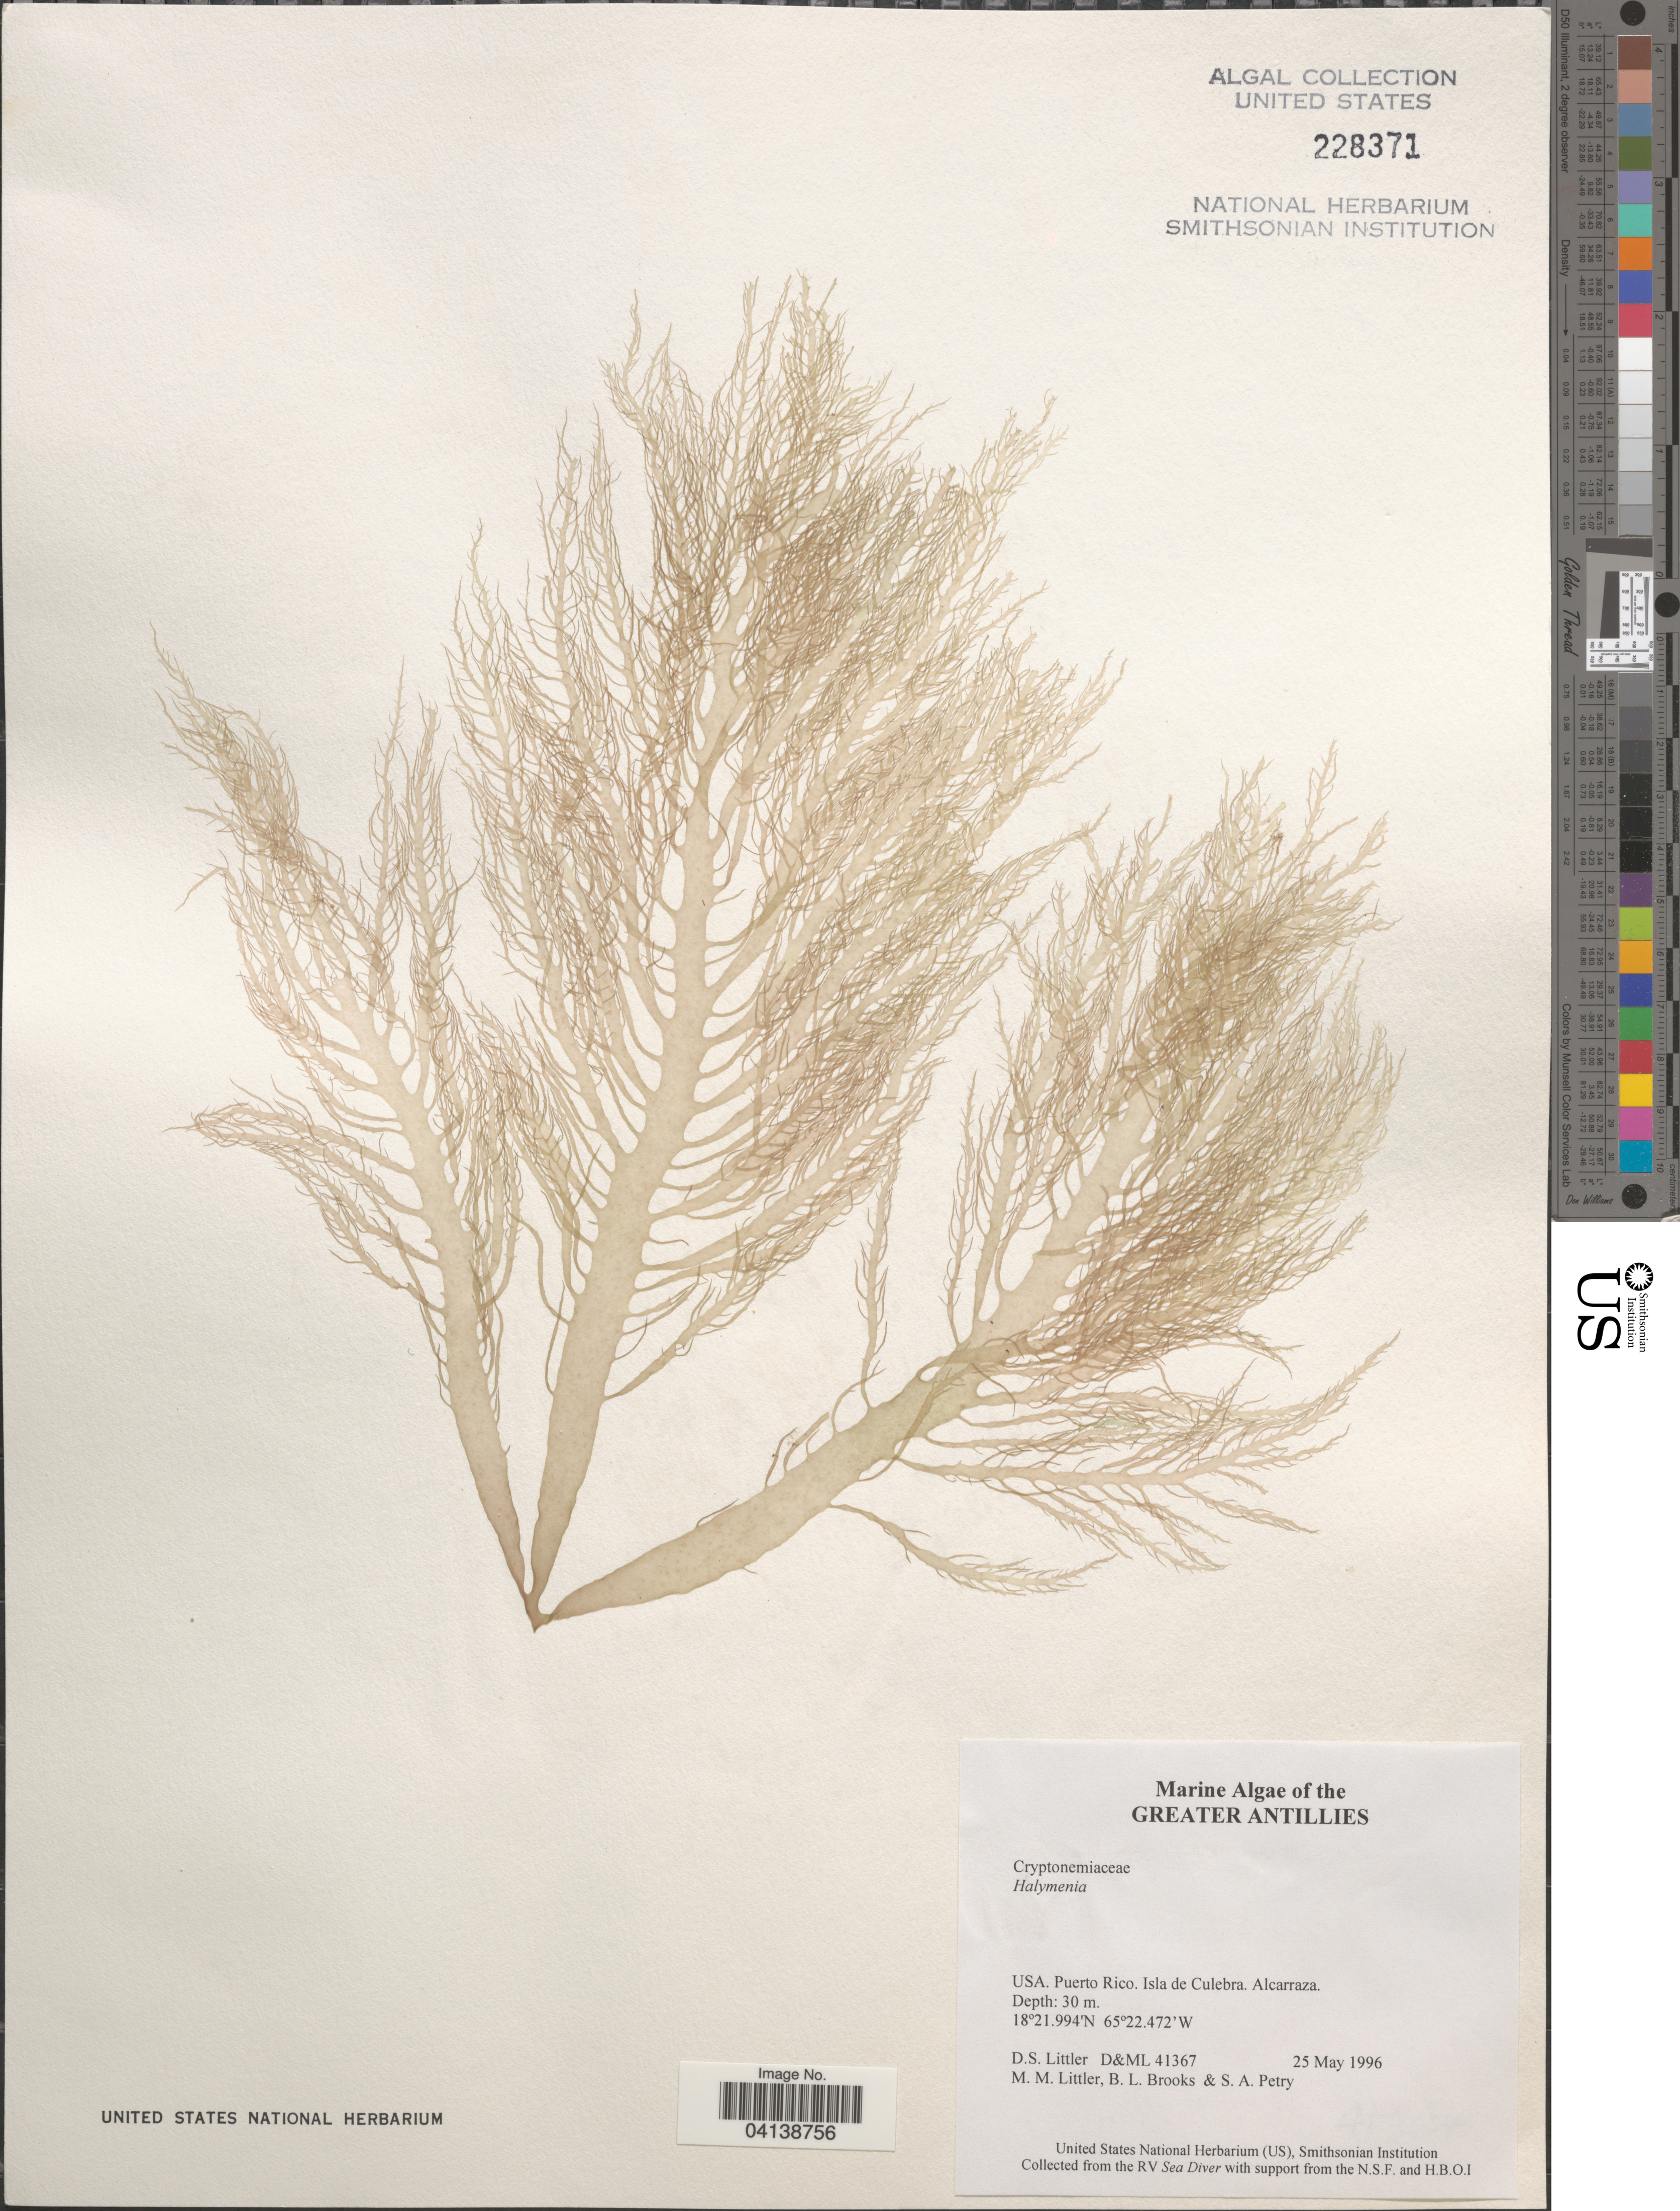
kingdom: Plantae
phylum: Rhodophyta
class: Florideophyceae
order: Halymeniales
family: Halymeniaceae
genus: Halymenia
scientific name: Halymenia sp.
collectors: D. S. Littler, B. Brooks & S. Petry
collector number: D&ML41367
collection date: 1996-05-25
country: Puerto Rico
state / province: Culebra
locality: The Greater Antillies. Isla de Culebra. Alcarraza.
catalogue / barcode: US 228371